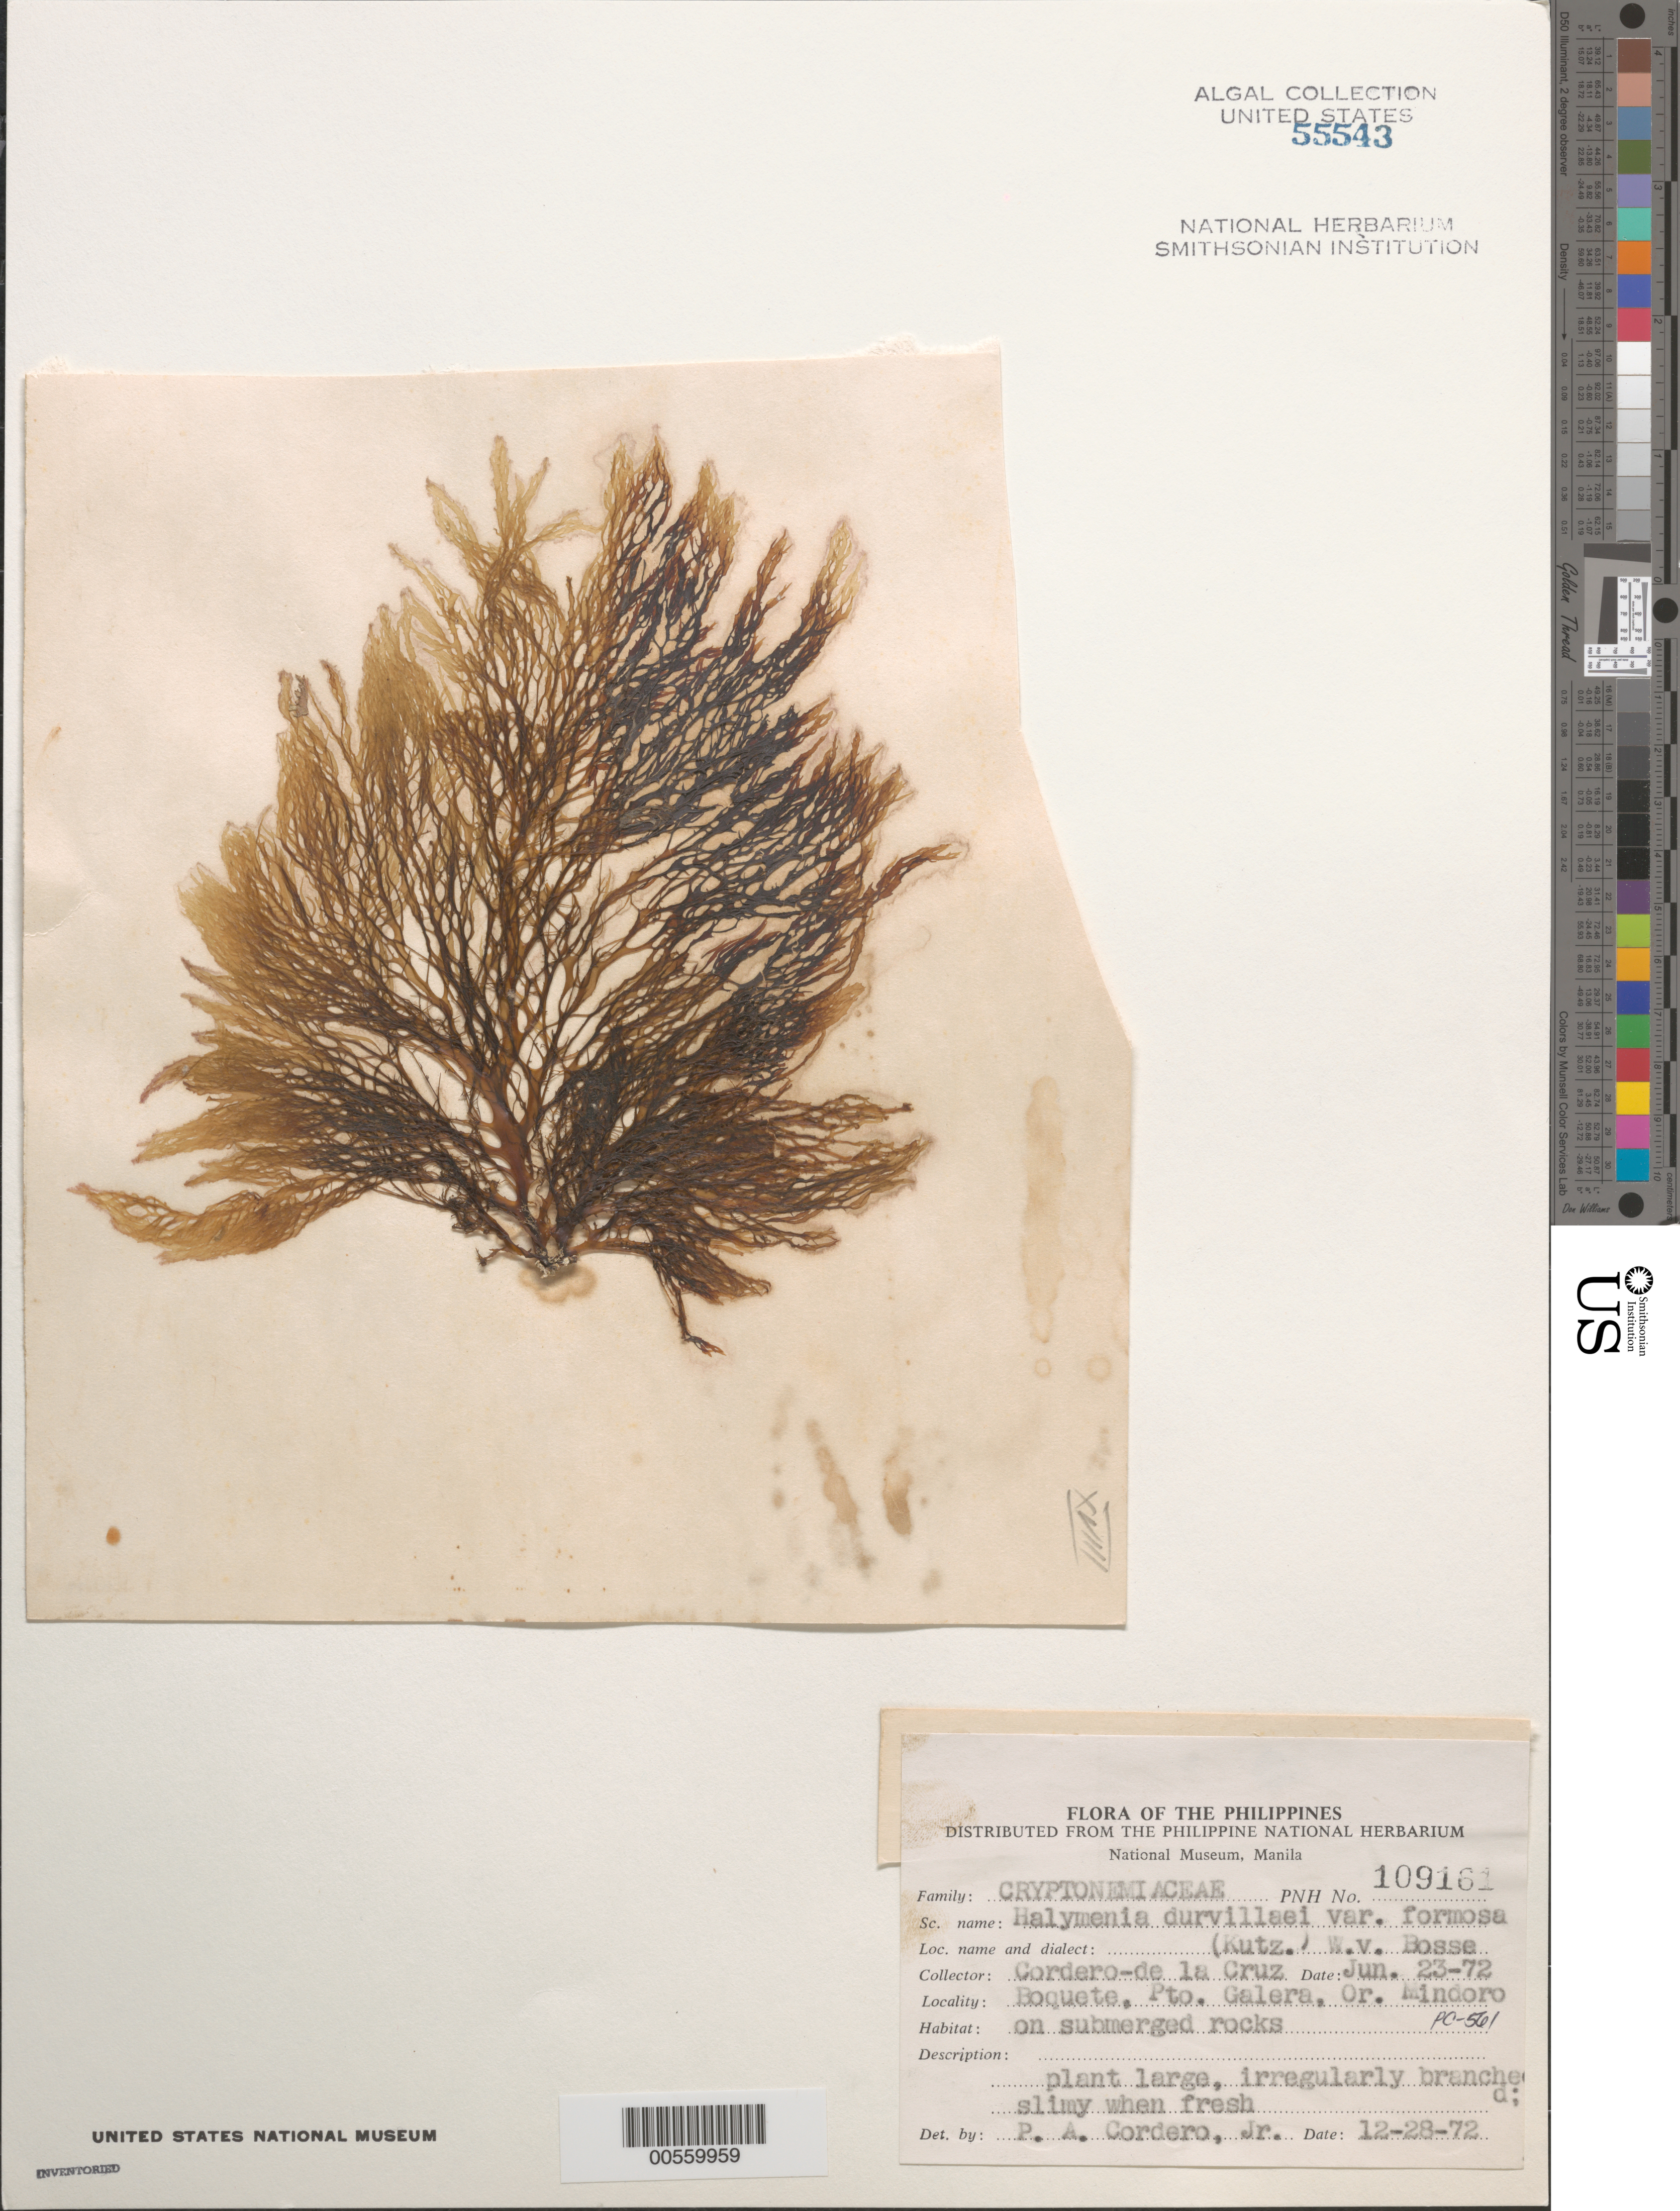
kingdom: Plantae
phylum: Rhodophyta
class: Florideophyceae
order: Halymeniales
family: Halymeniaceae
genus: Halymenia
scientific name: Halymenia durvillaei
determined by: Cordero, P. A., Jr.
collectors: P. A. Cordero & F. de la Cruz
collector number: PC-561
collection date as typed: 23 Jun 1972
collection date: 1972-06-23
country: Philippines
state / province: Mimaropa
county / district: Mindoro Oriental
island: Mindoro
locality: Boquete, Puerto Galera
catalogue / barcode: US 55543